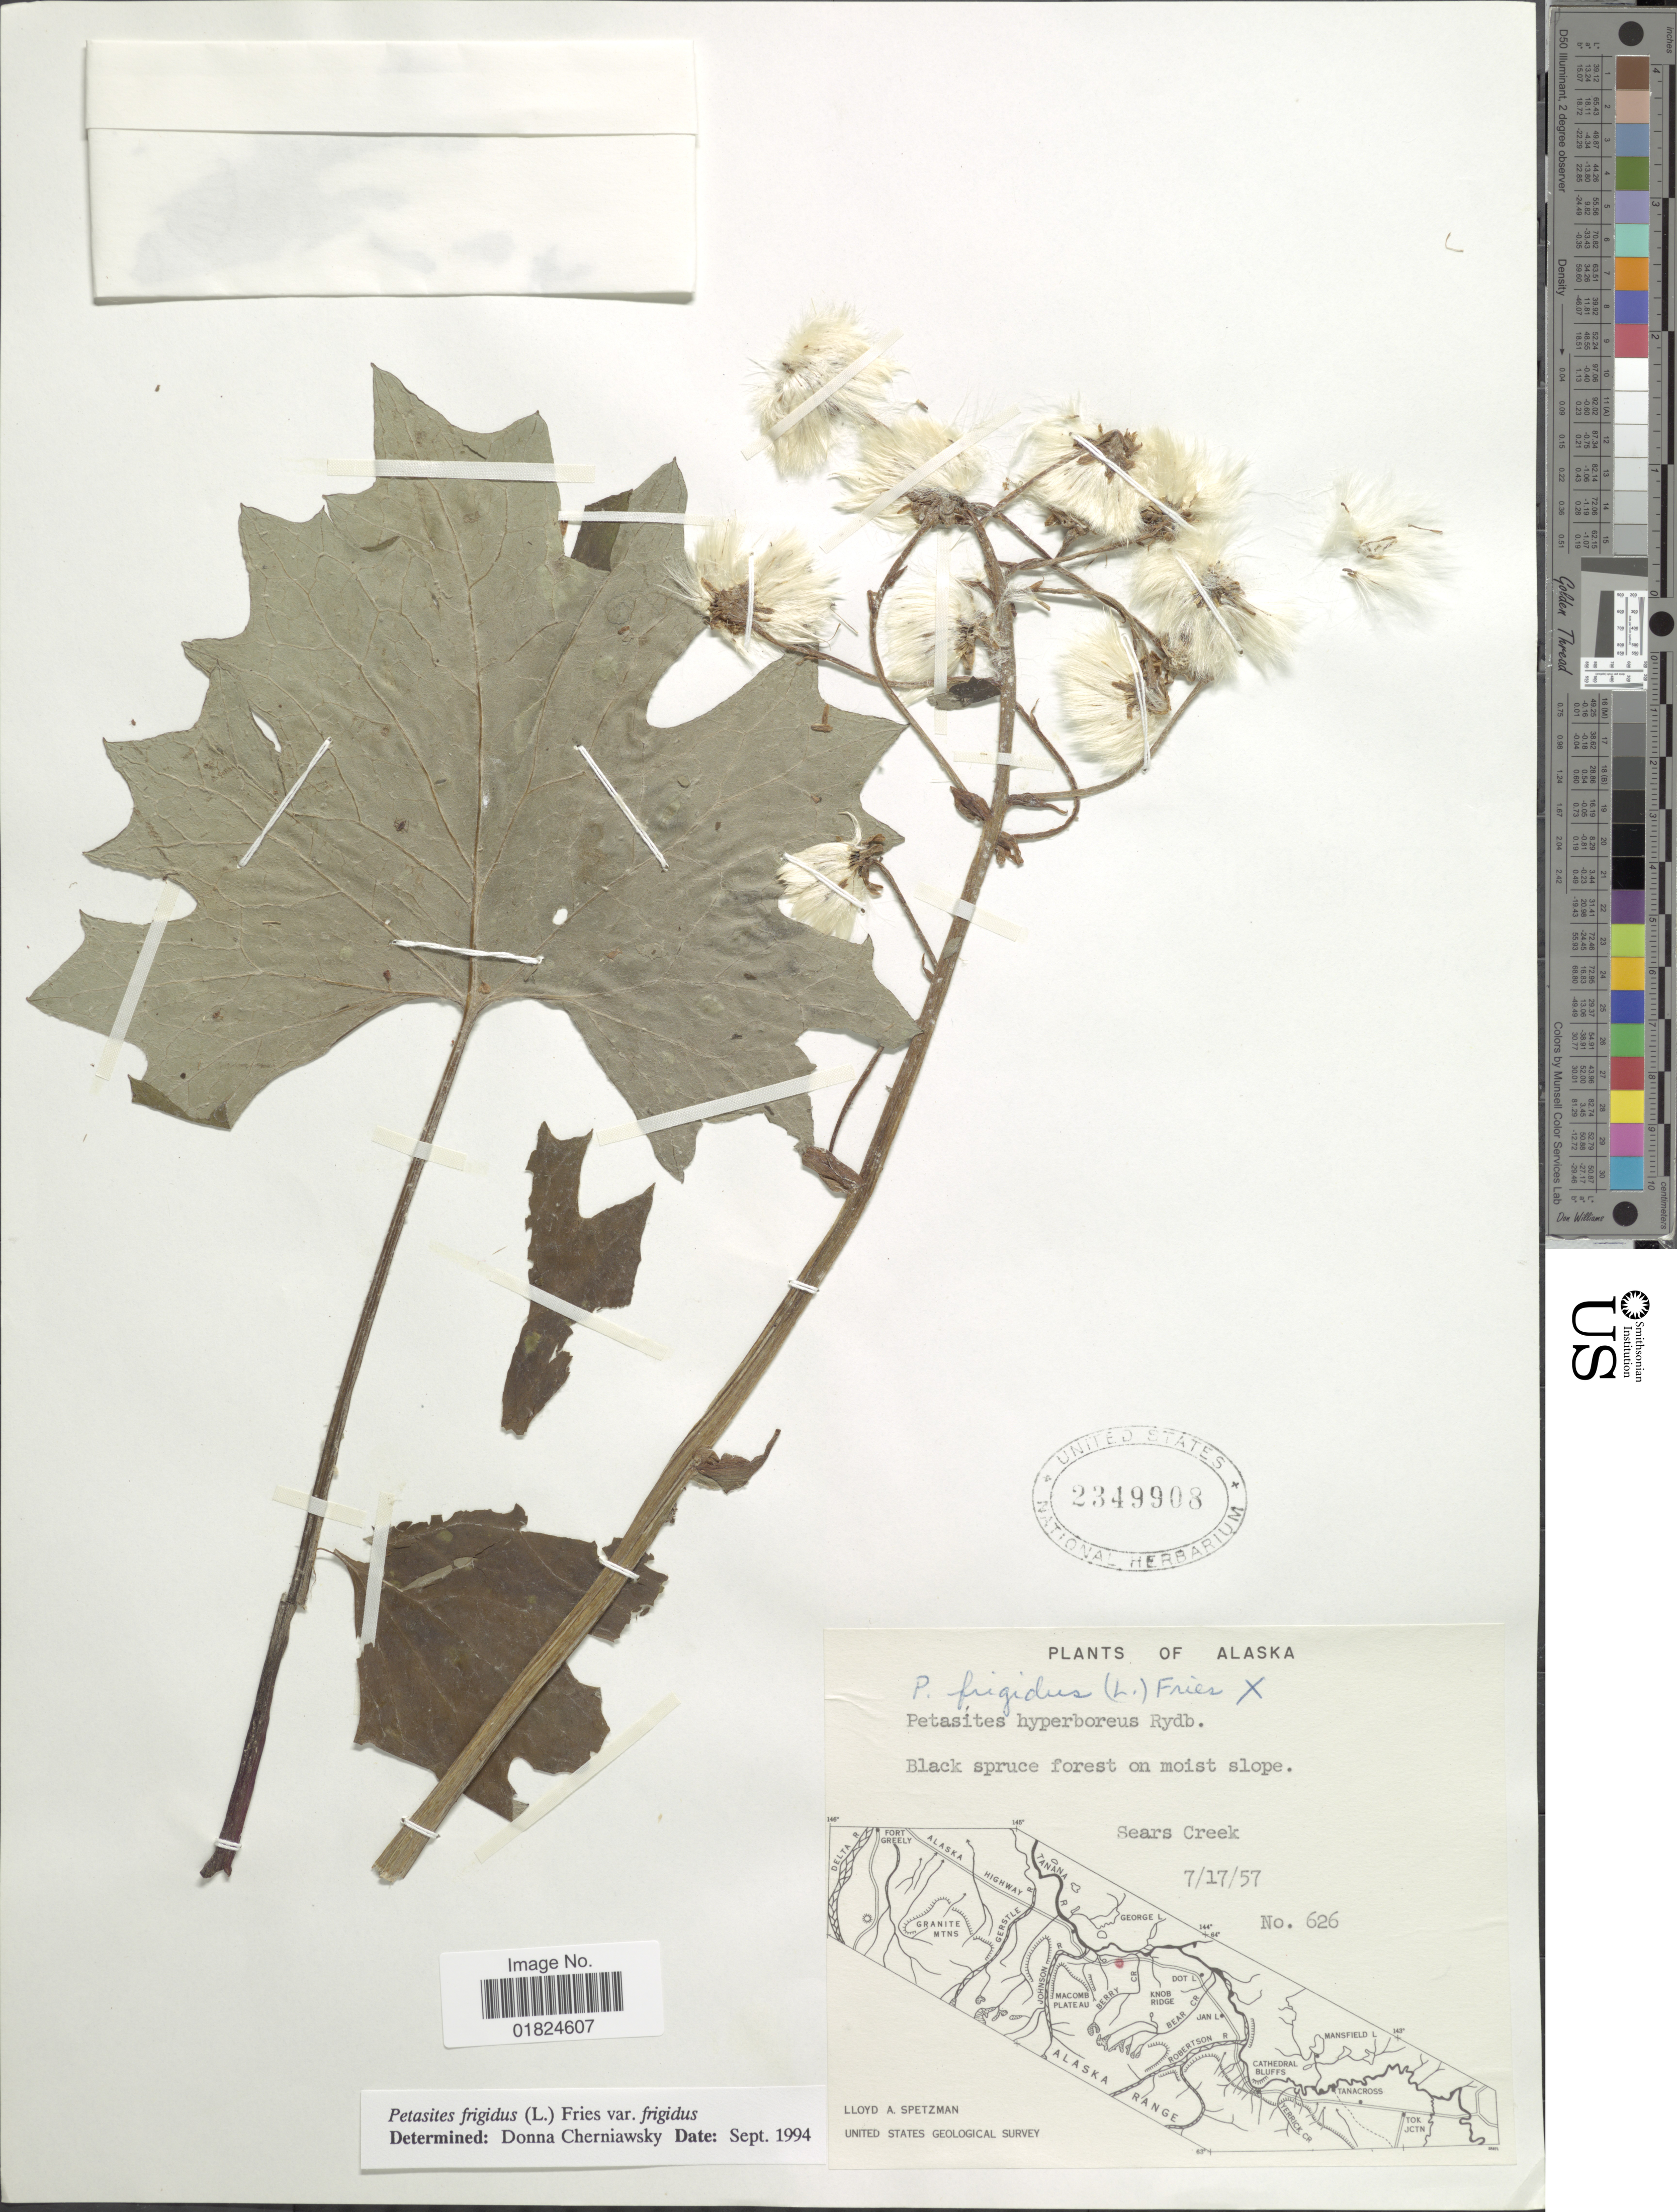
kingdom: Plantae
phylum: Tracheophyta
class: Magnoliopsida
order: Asterales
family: Asteraceae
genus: Petasites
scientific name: Petasites frigidus var. frigidus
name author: (L.) Fr.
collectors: L. Spetzman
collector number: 626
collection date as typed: Transcribed d/m/y: 17/7/57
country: United States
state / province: Alaska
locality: Sears Creek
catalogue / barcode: US 2349908